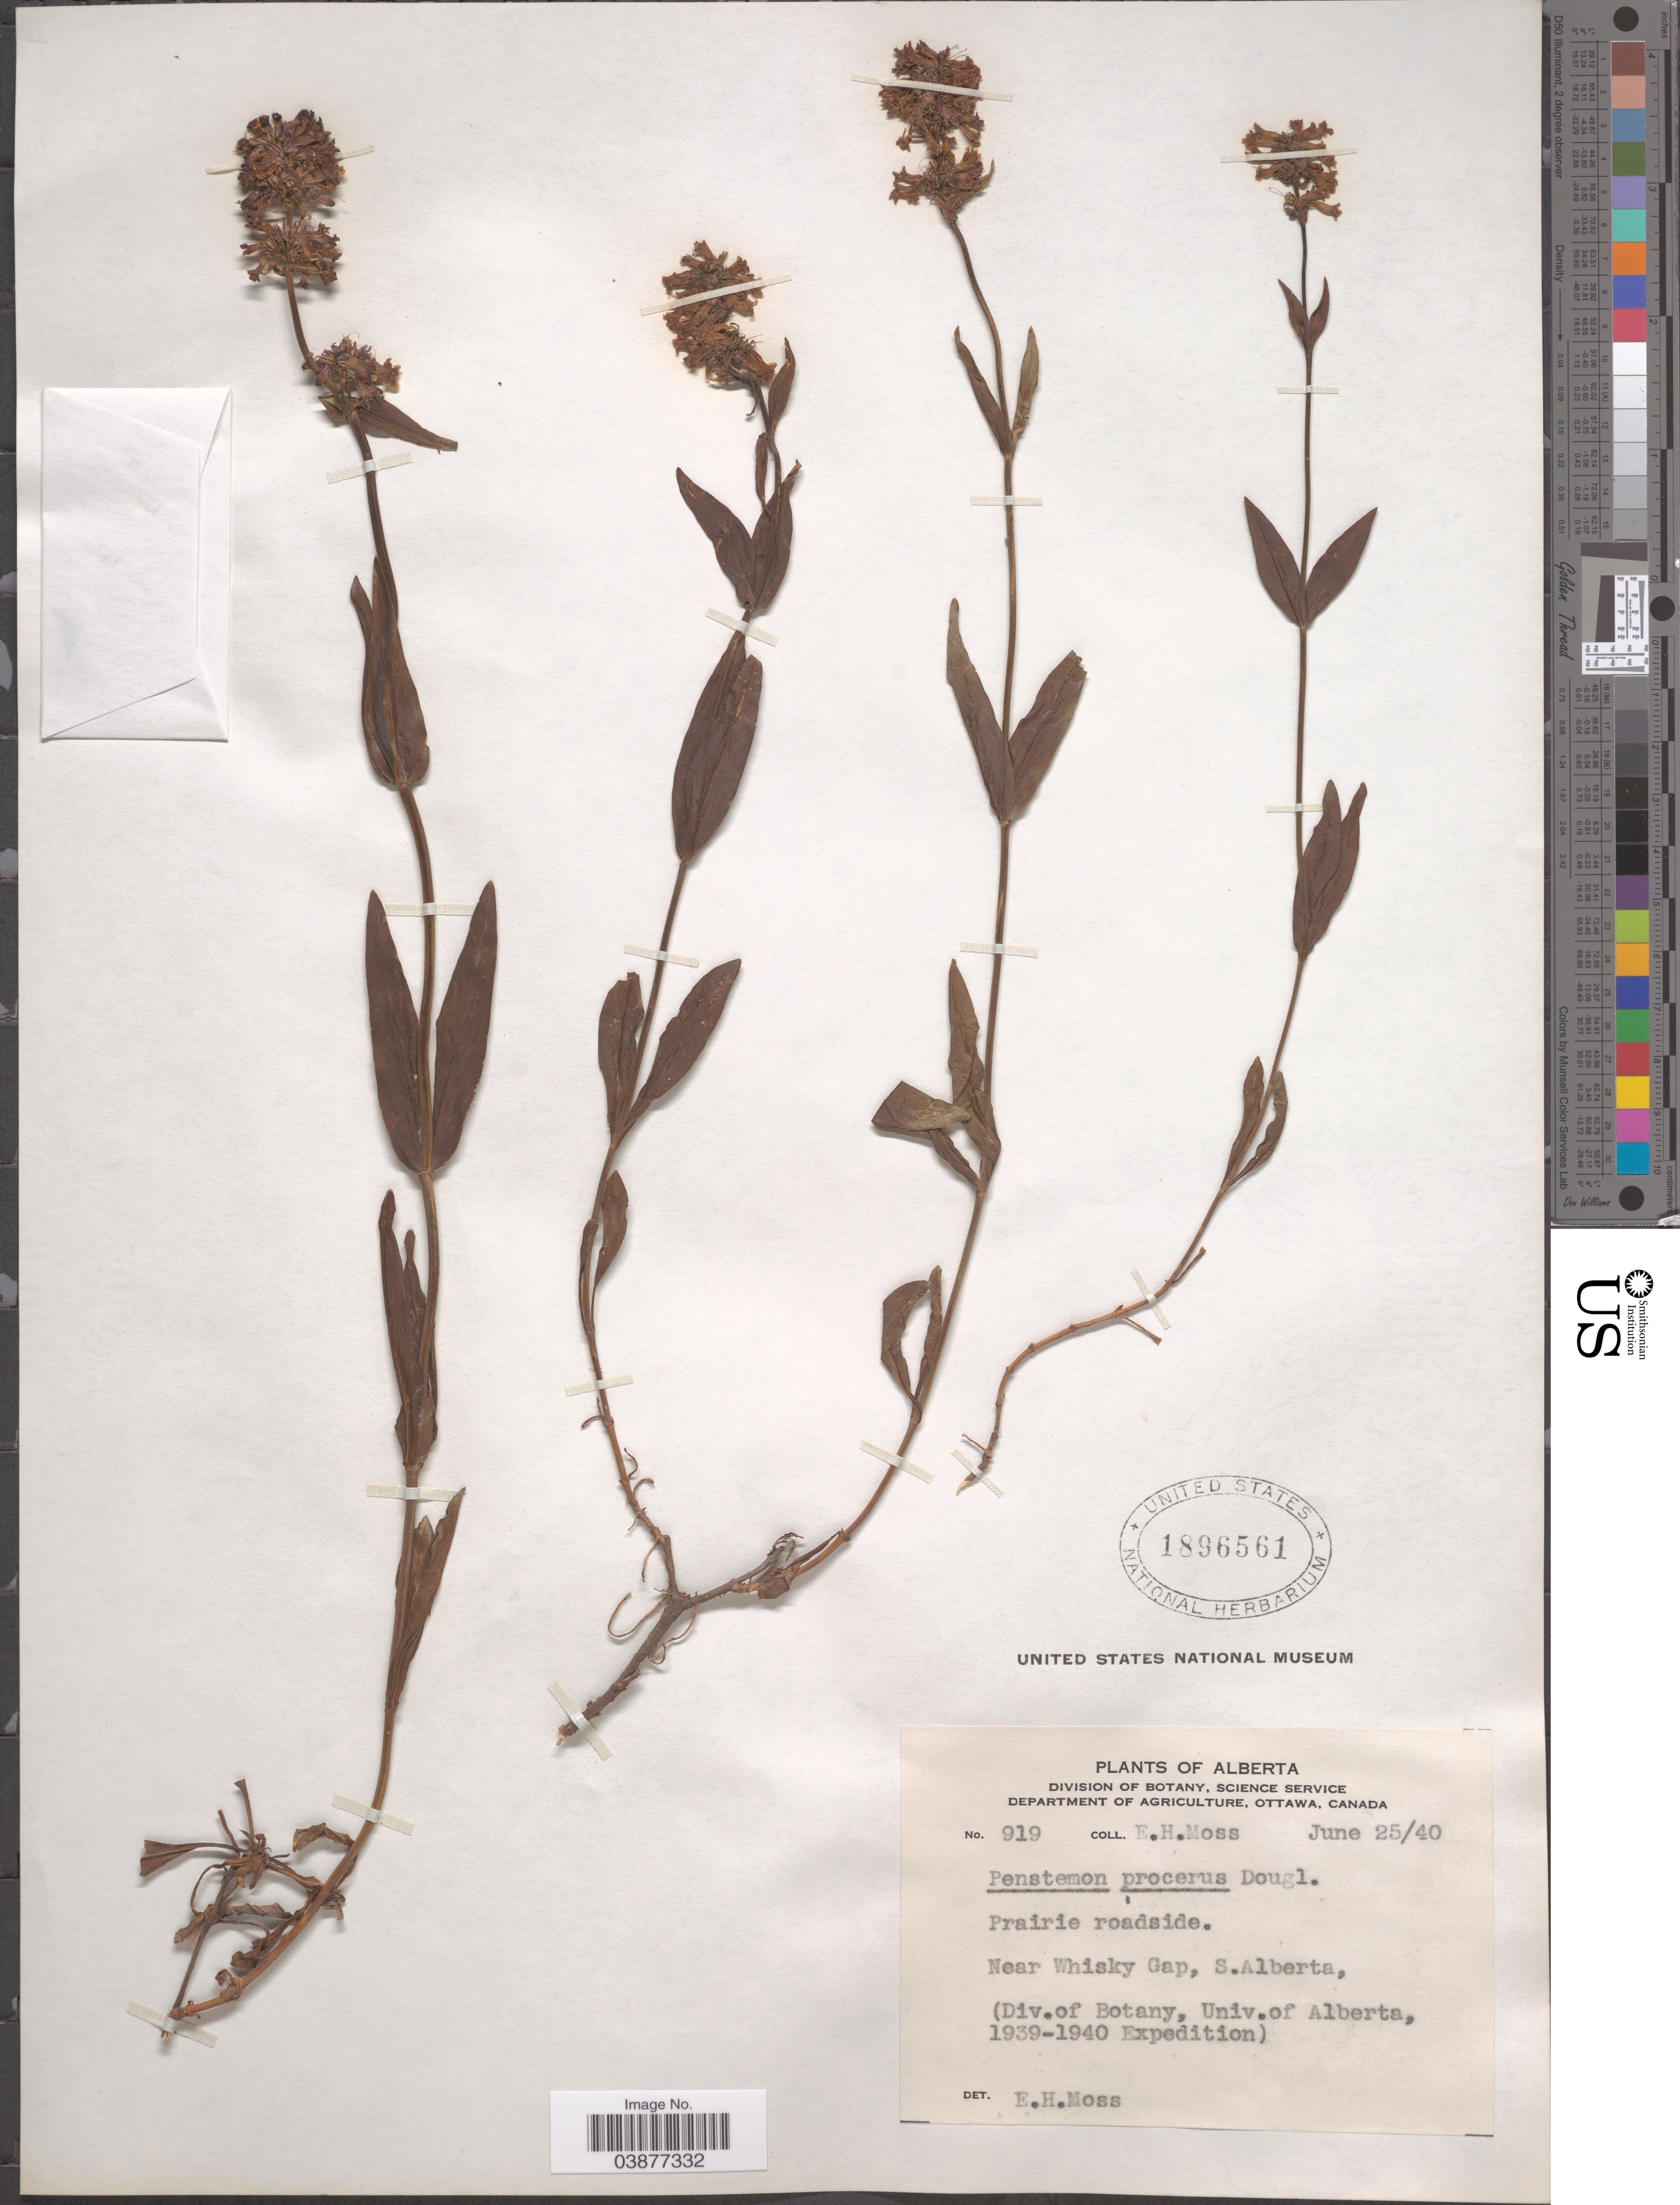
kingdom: Plantae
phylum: Tracheophyta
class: Magnoliopsida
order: Lamiales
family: Plantaginaceae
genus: Penstemon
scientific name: Penstemon procerus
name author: Douglas ex Graham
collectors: E. Moss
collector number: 919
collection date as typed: Transcribed d/m/y: 25/6/40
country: Canada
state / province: Alberta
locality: Near Whisky Gap, S. Alberta.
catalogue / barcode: US 1896561